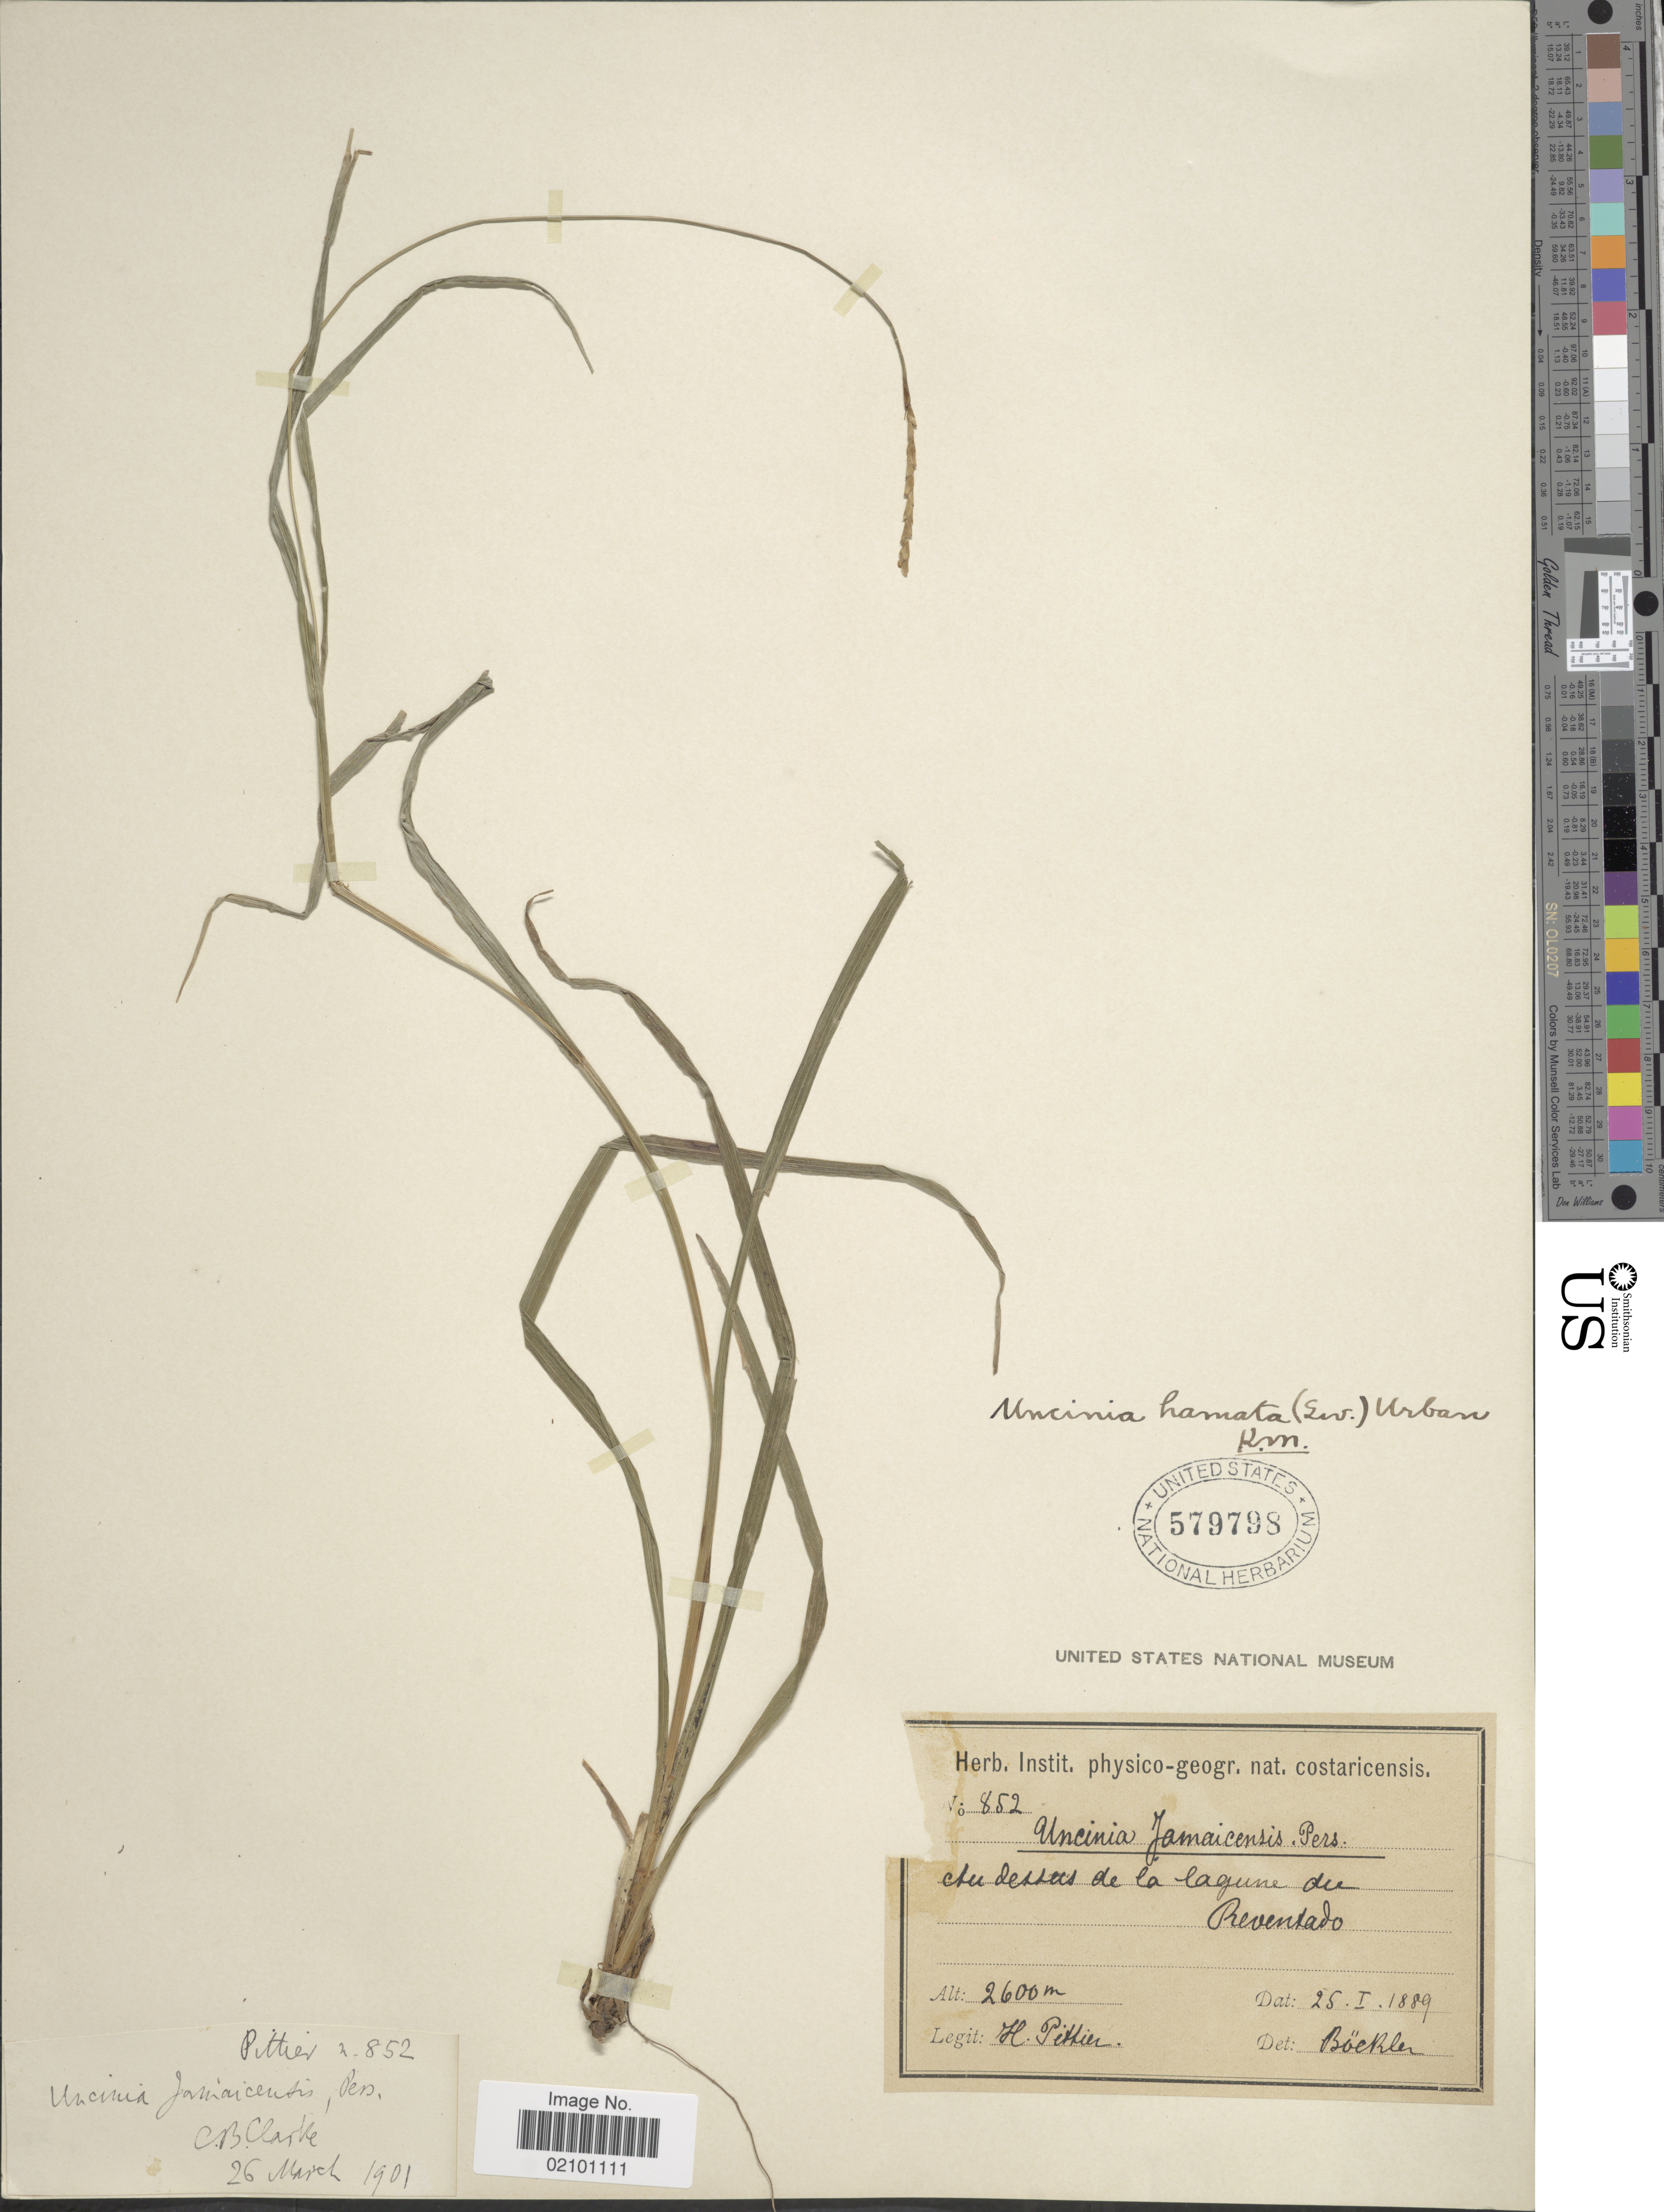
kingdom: Plantae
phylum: Tracheophyta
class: Liliopsida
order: Poales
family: Cyperaceae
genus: Carex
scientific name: Carex hamata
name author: Sw.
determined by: Strong, M. T., (US), Smithsonian Institution - National Museum of Natural History (UNITED STATES)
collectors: H. F. Pittier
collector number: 852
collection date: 1889-01-25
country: Costa Rica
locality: La laguna du Reventado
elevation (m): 2600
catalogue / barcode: US 579798